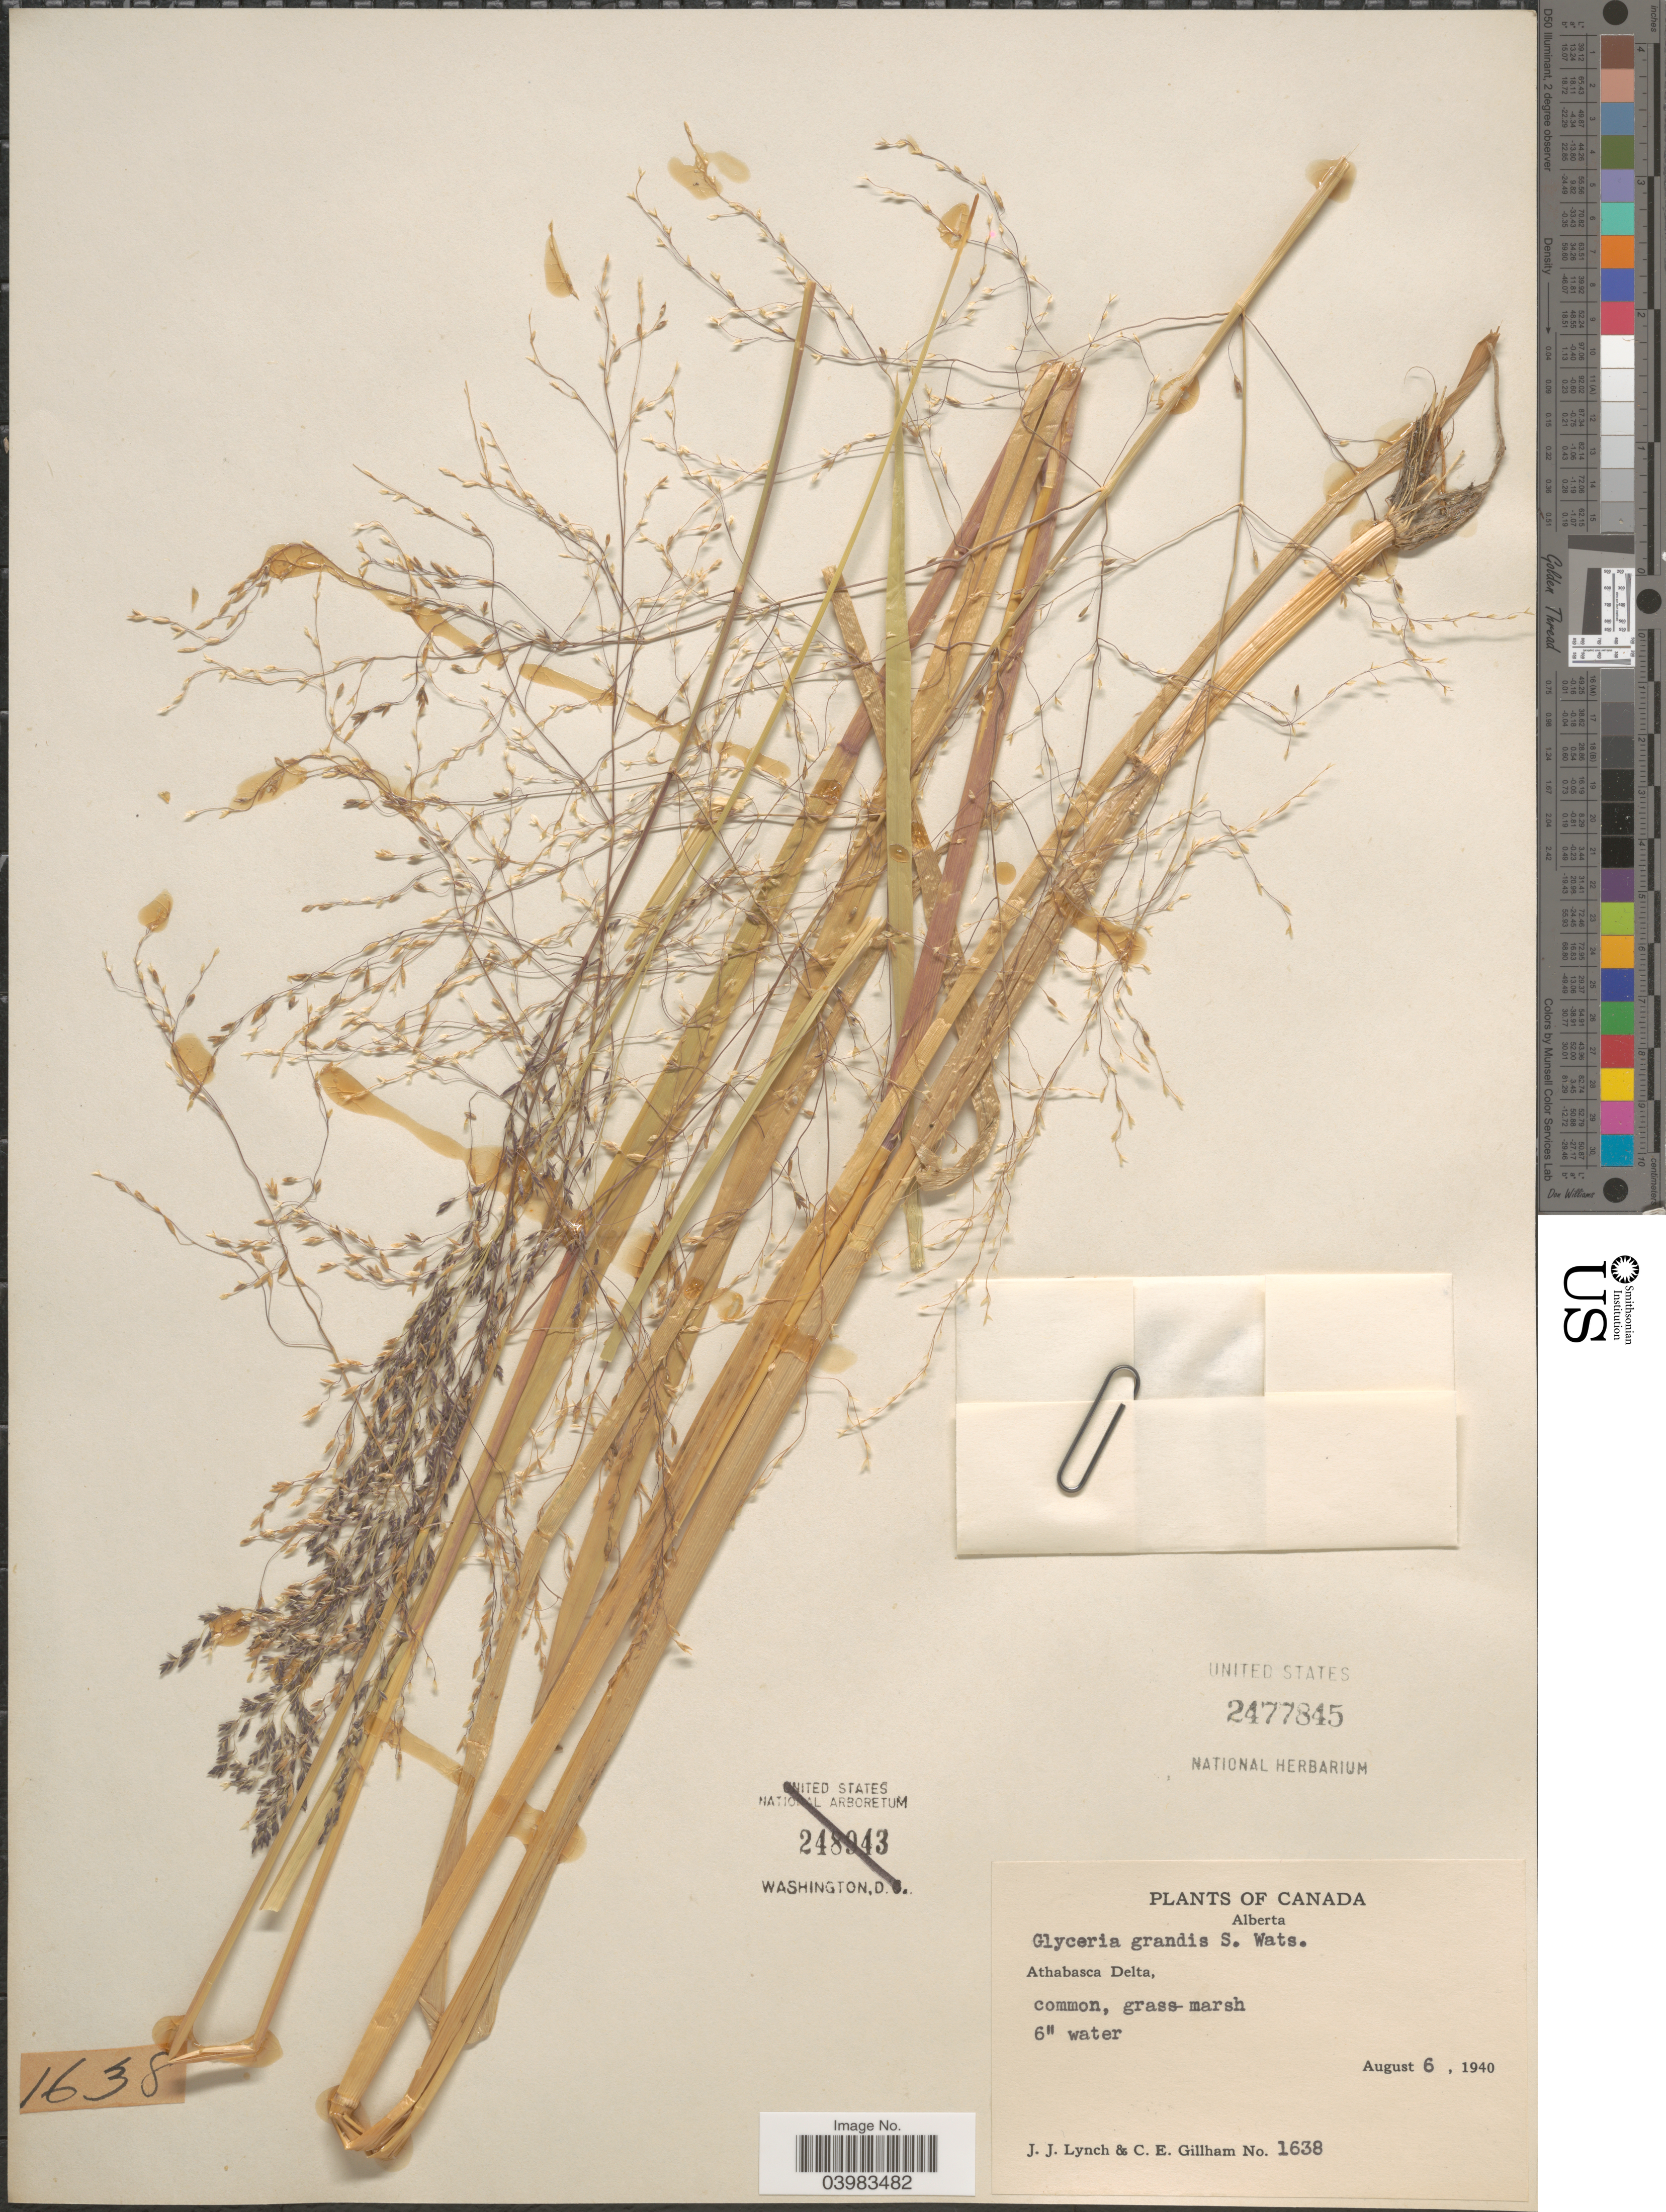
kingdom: Plantae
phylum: Tracheophyta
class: Liliopsida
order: Poales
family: Poaceae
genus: Glyceria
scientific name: Glyceria grandis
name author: S. Watson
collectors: J. Lynch & C. Gillham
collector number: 1638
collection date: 1940-08-06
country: Canada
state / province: Alberta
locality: Athabasca Delta, grass-marsh.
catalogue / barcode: US 2477845